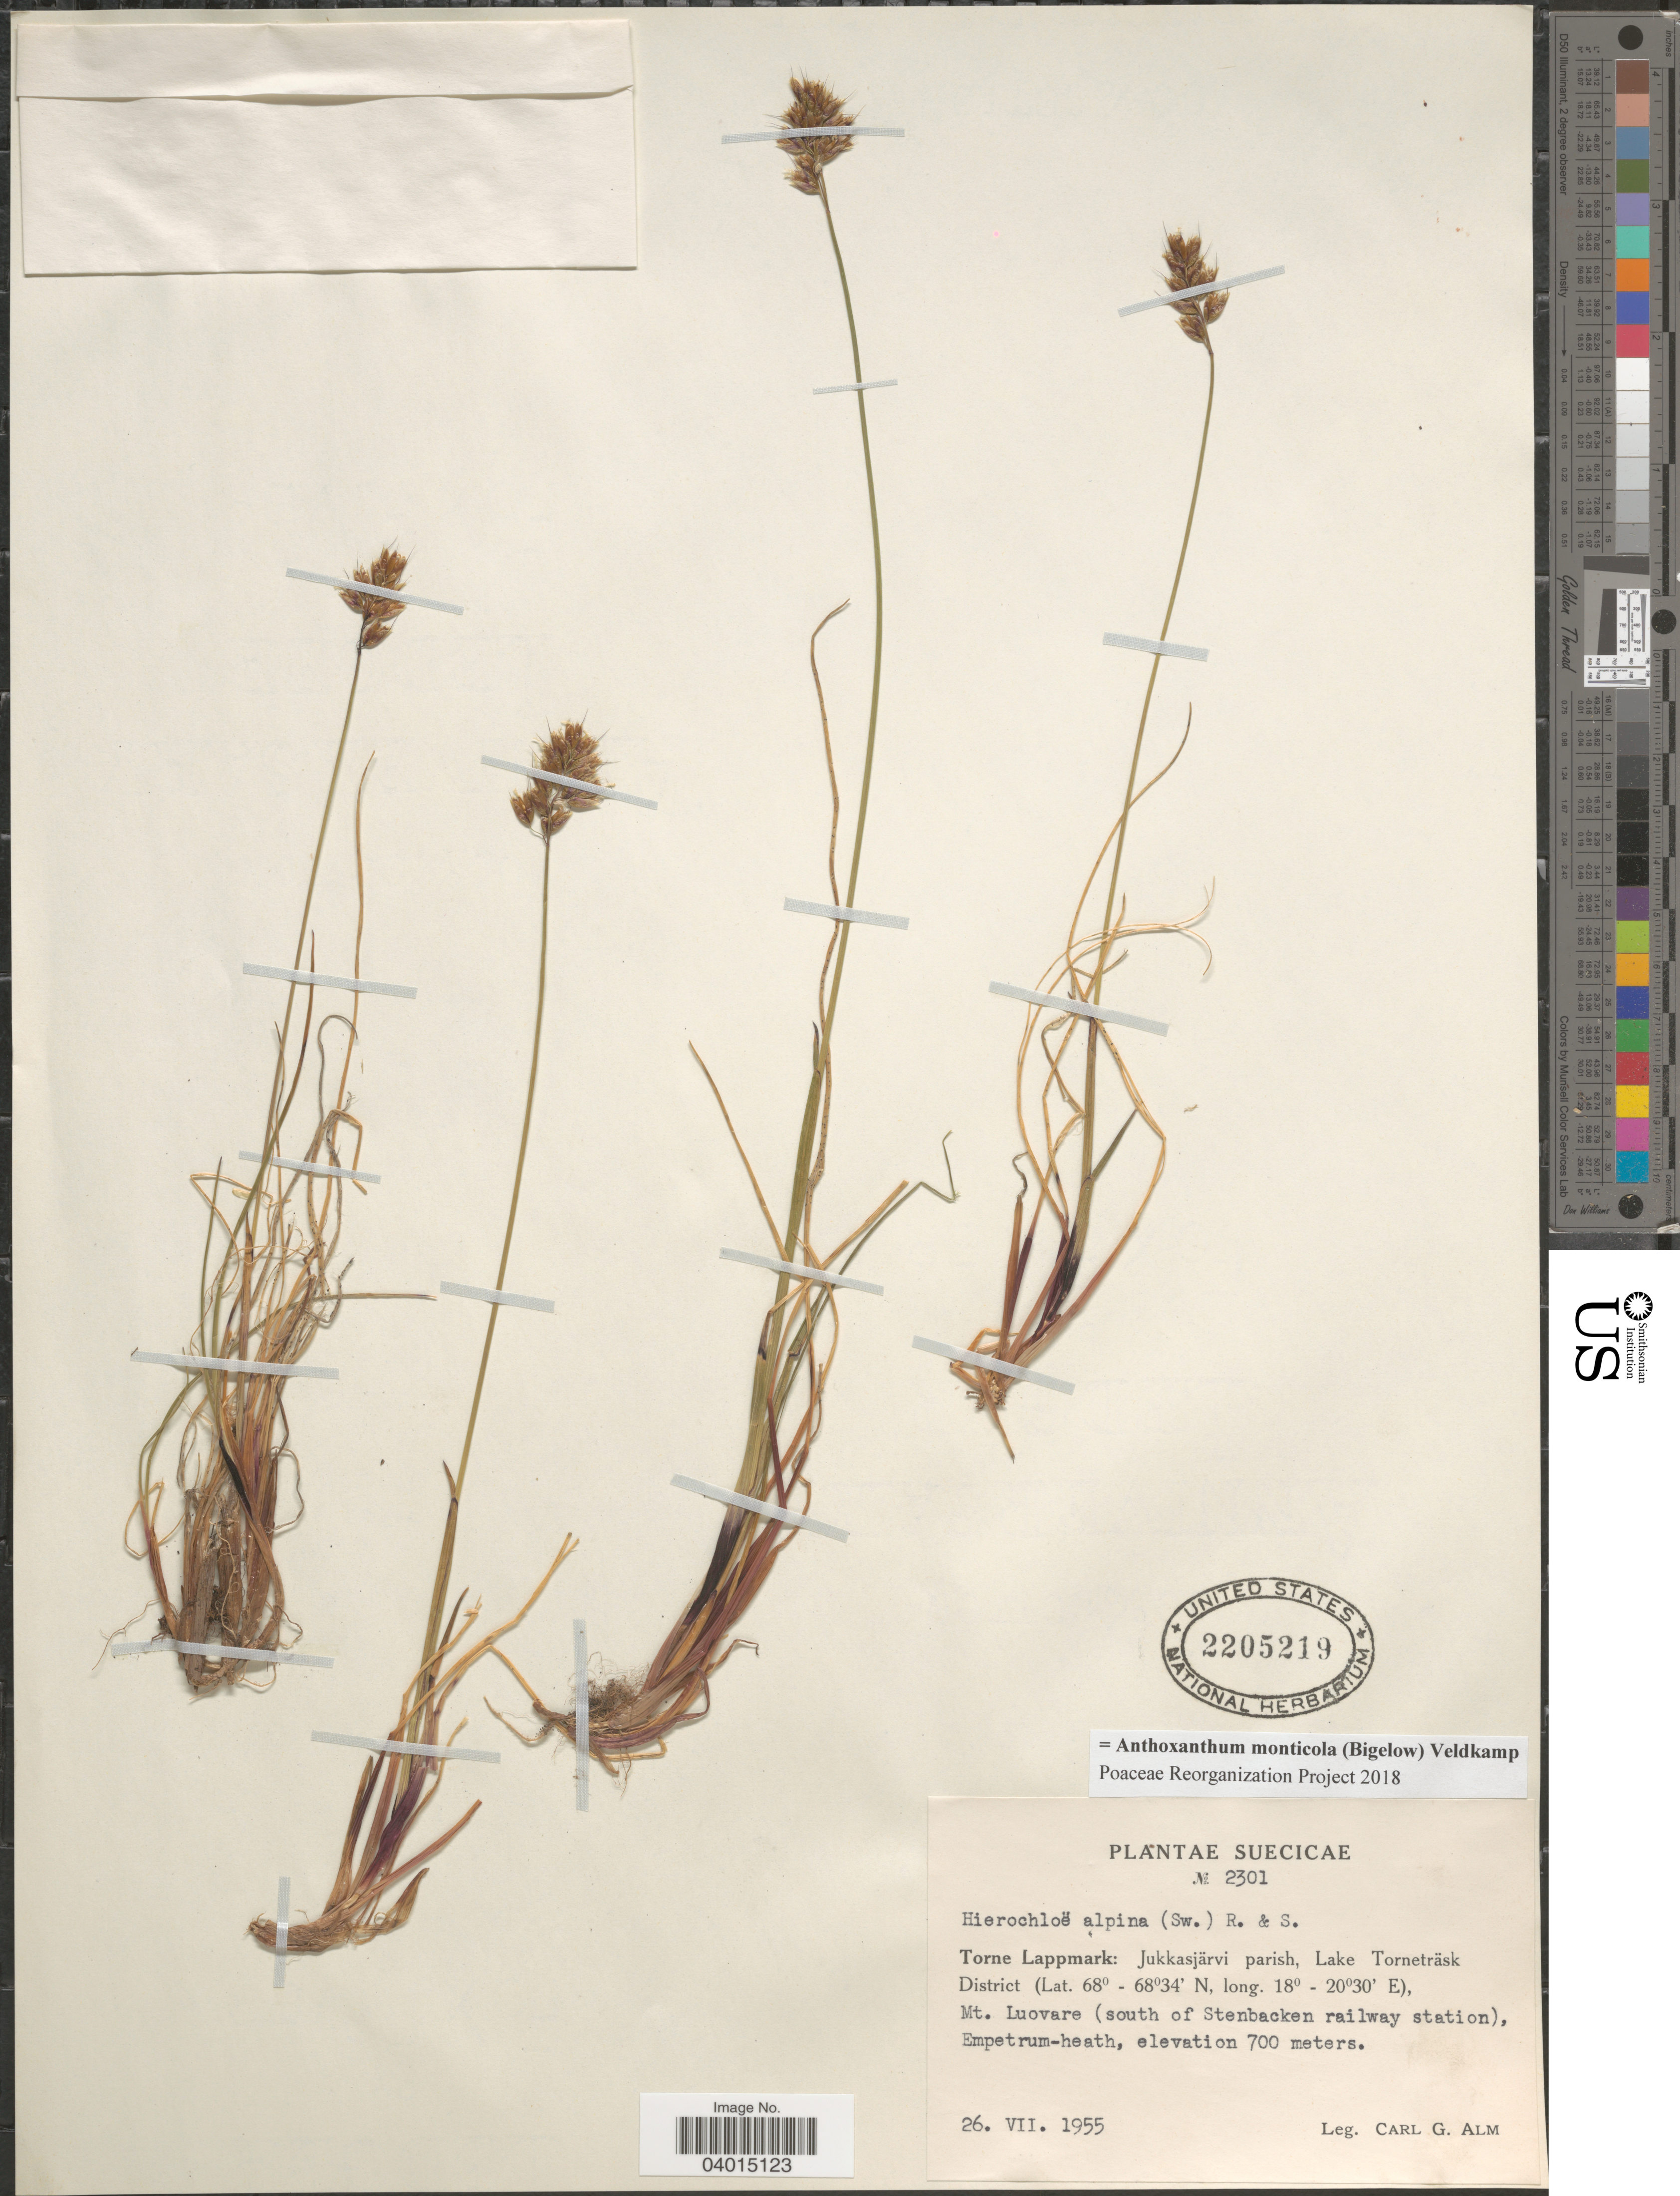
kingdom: Plantae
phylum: Tracheophyta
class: Liliopsida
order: Poales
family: Poaceae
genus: Anthoxanthum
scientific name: Anthoxanthum monticola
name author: (Bigelow) Veldkamp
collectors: C. G. Alm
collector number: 2301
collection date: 1955-07-26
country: Sweden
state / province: Norrbotten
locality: Suecicae. Torne Lappmark: Jukkasjärvi parish, Lake Torneträsk District, Mt. Luovare (south of Stenbacken railway station), Empetrum-heath.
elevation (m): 700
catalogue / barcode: US 2205219